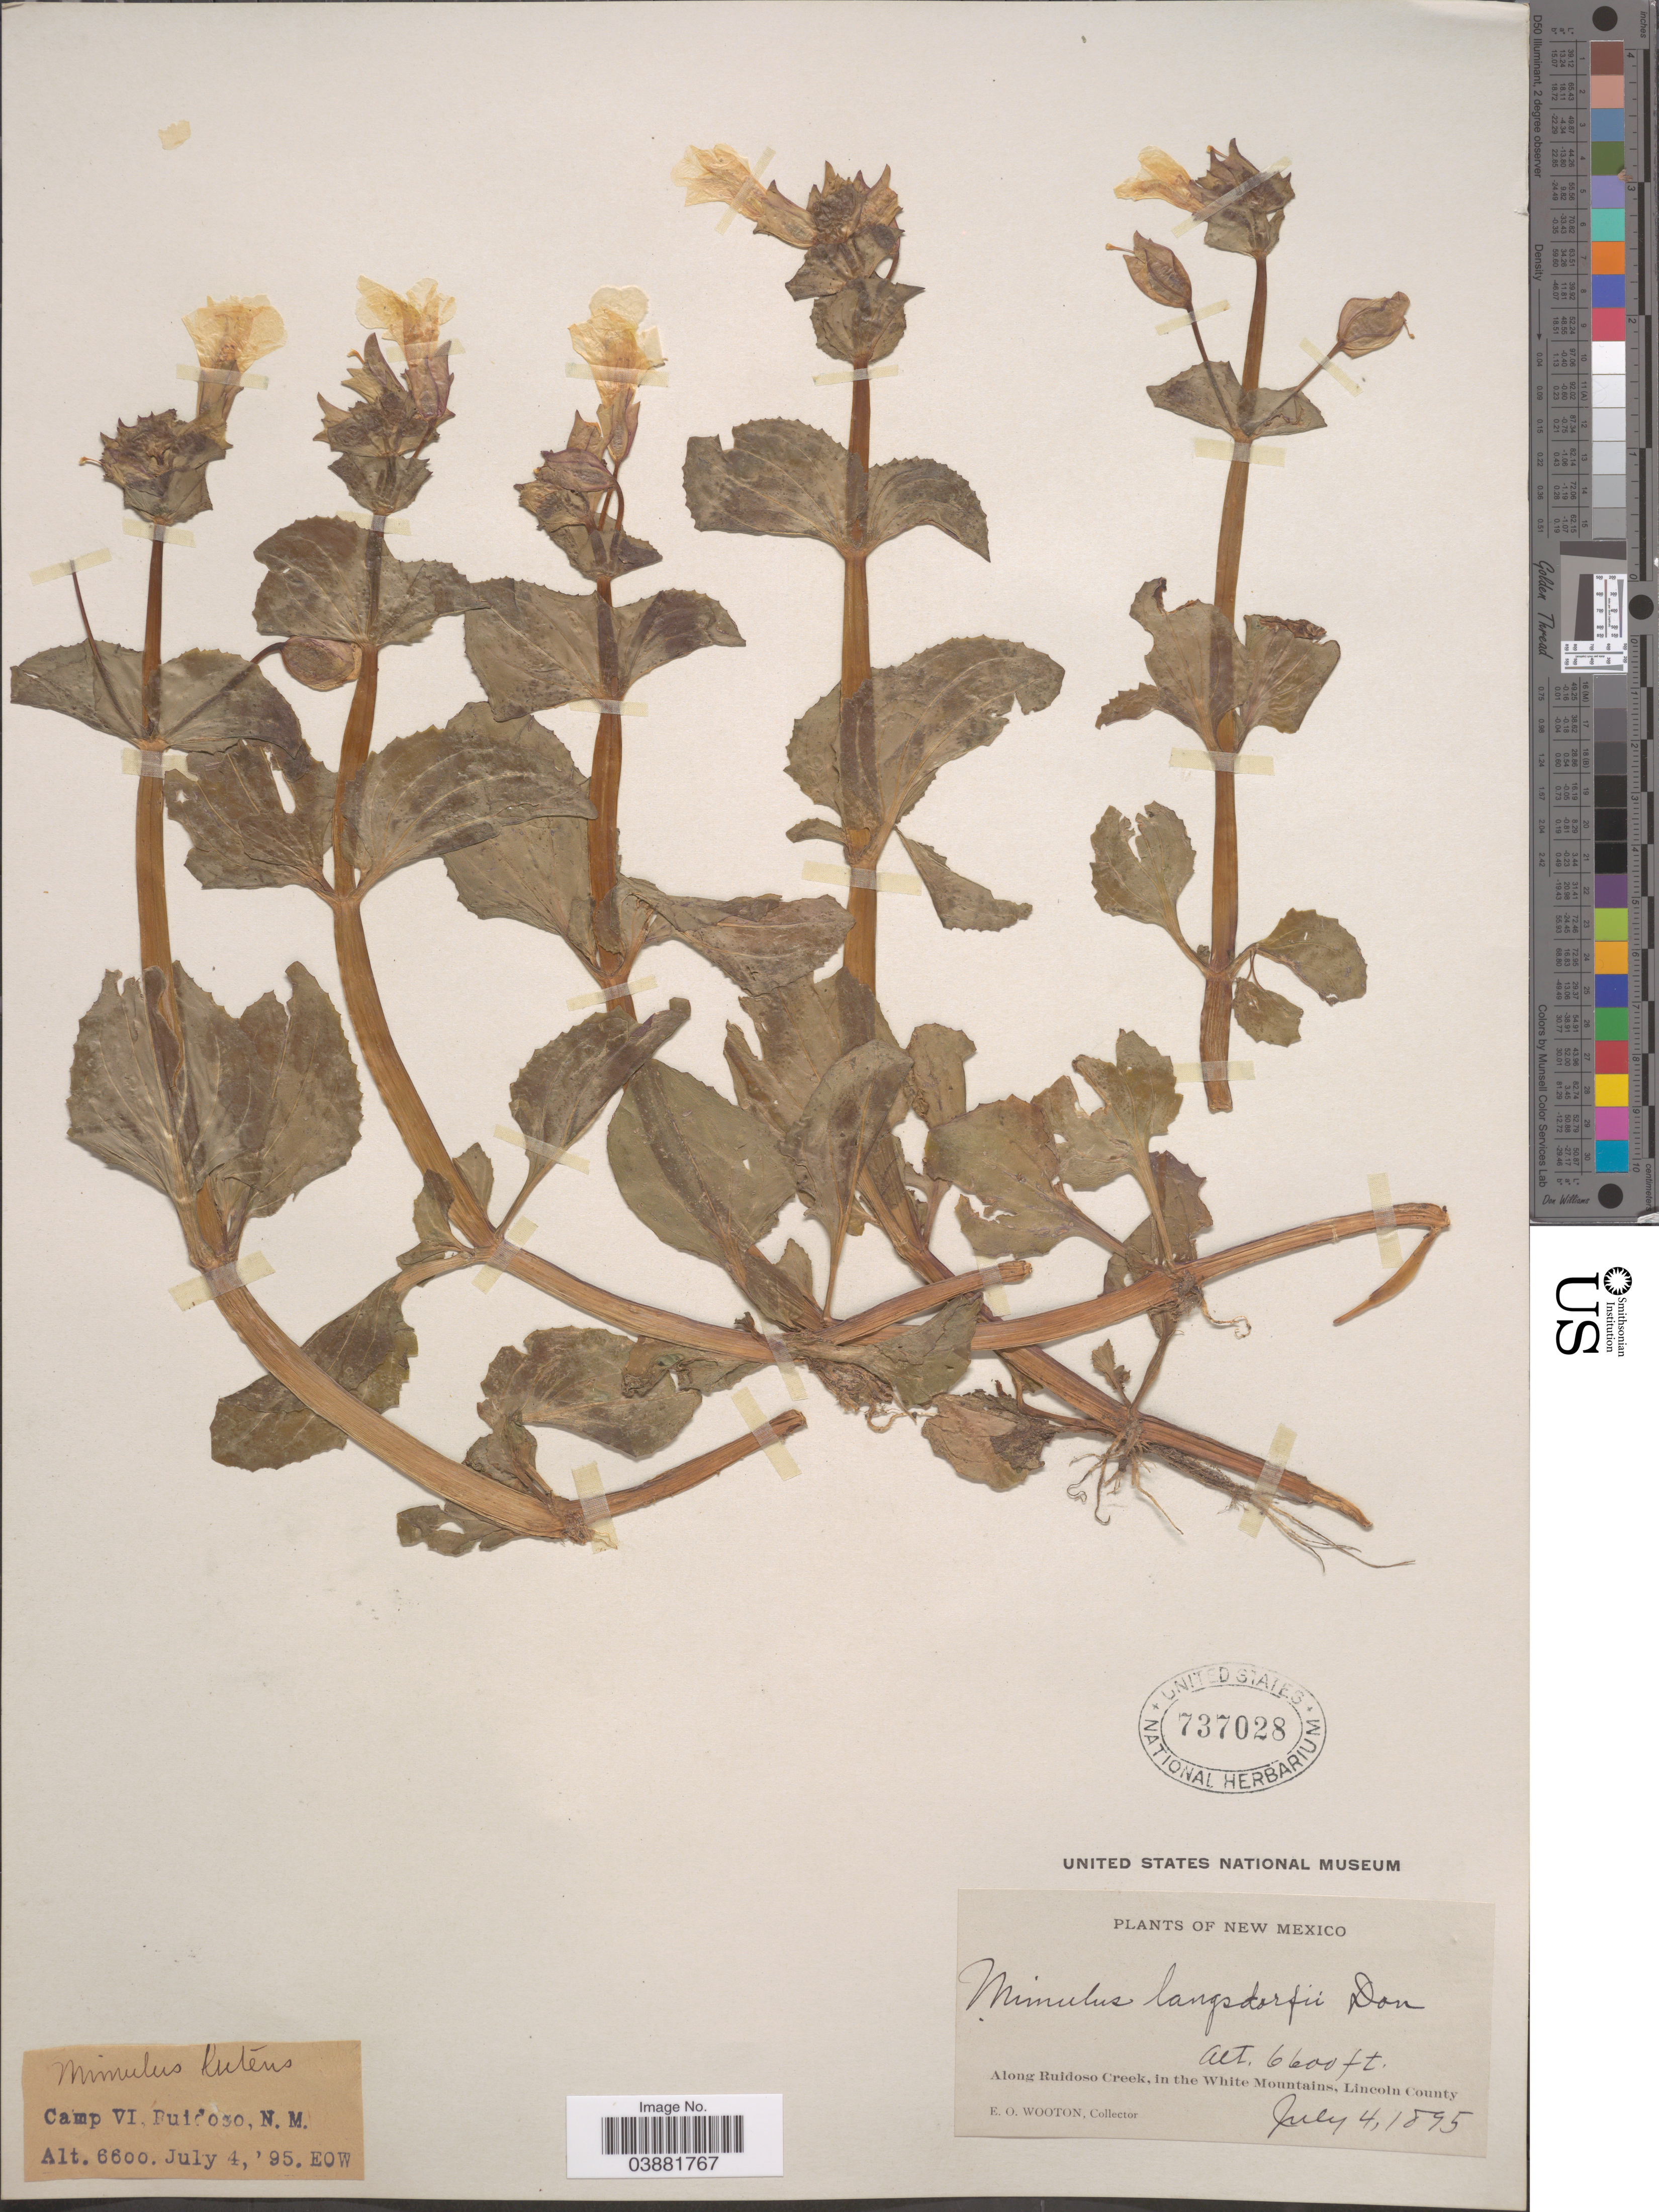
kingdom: Plantae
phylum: Tracheophyta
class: Magnoliopsida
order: Lamiales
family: Phrymaceae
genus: Mimulus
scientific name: Mimulus guttatus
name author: DC.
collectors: E. O. Wooton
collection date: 1895-07-04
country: United States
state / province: New Mexico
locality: Camp VI, Ruidoso. Along Ruidoso Creek, in the White Mountains, Lincoln County.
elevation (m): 2012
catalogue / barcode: US 737028